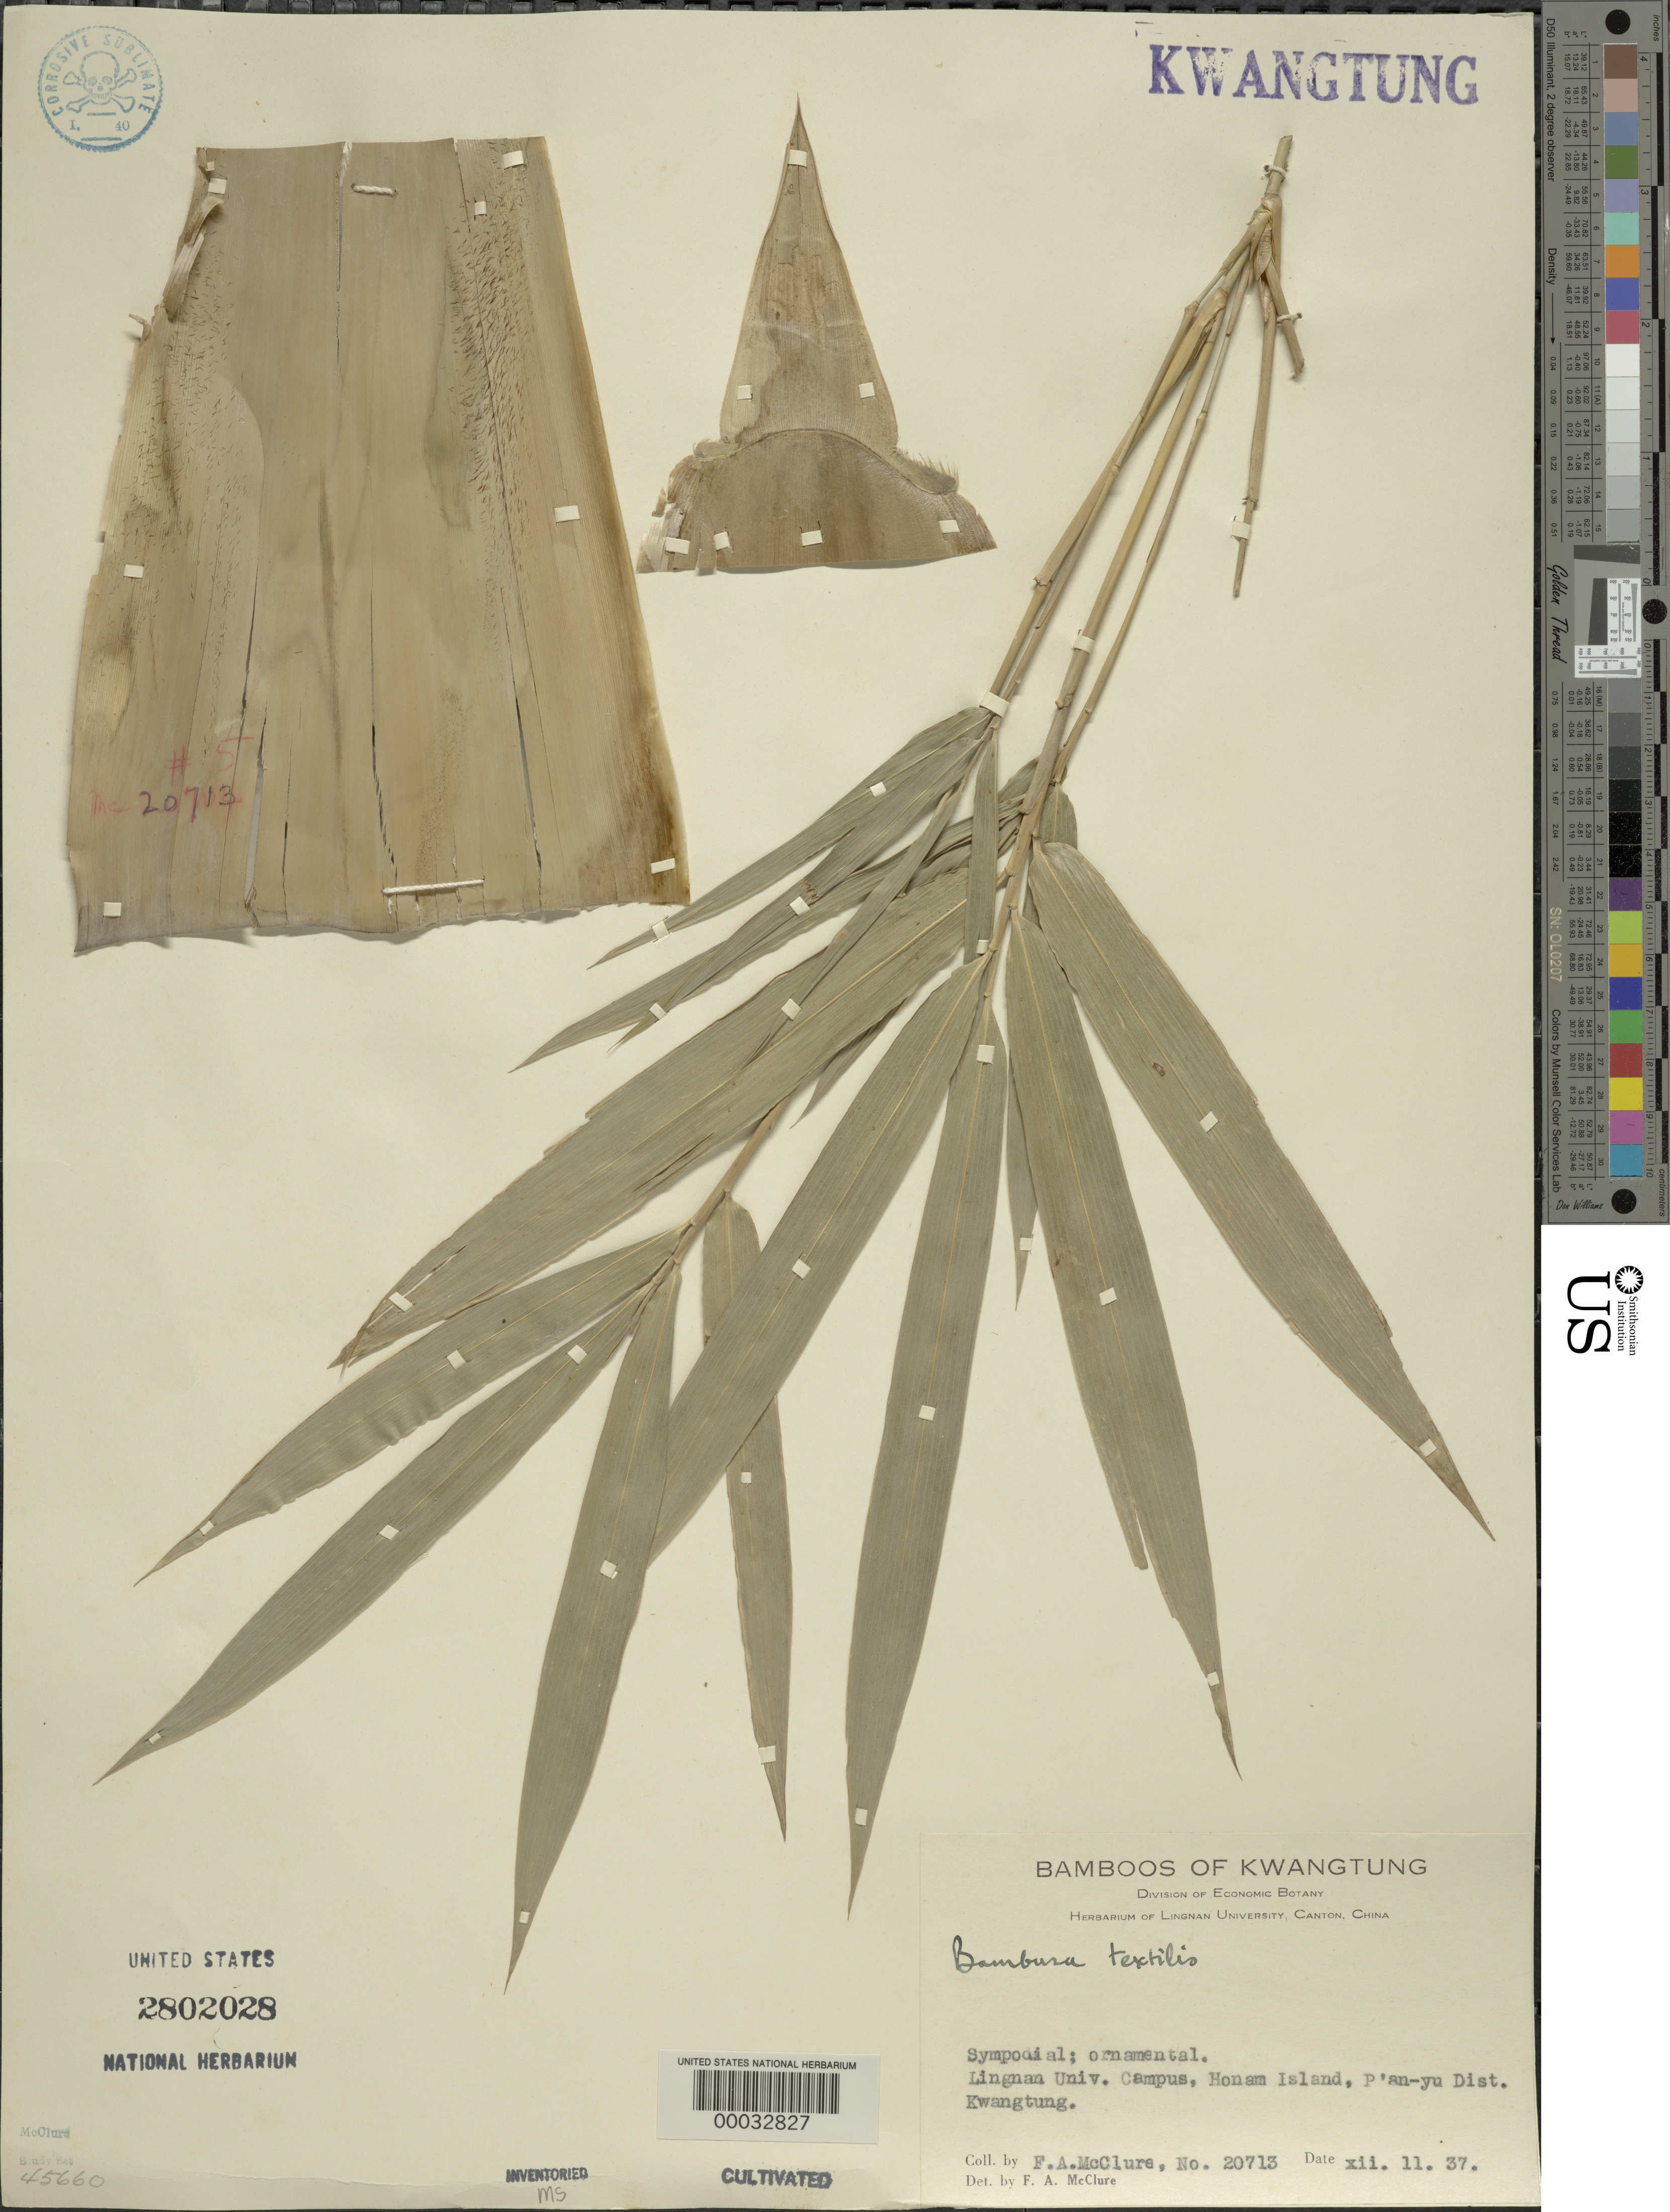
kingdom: Plantae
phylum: Tracheophyta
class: Liliopsida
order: Poales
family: Poaceae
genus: Bambusa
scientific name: Bambusa textilis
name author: McClure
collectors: F. A. McClure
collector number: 20713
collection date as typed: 11 Dec 1937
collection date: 1937-12-11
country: China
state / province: Guangdong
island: Honam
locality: Lingnan university bamboo garden-poon yu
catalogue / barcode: US 2802028